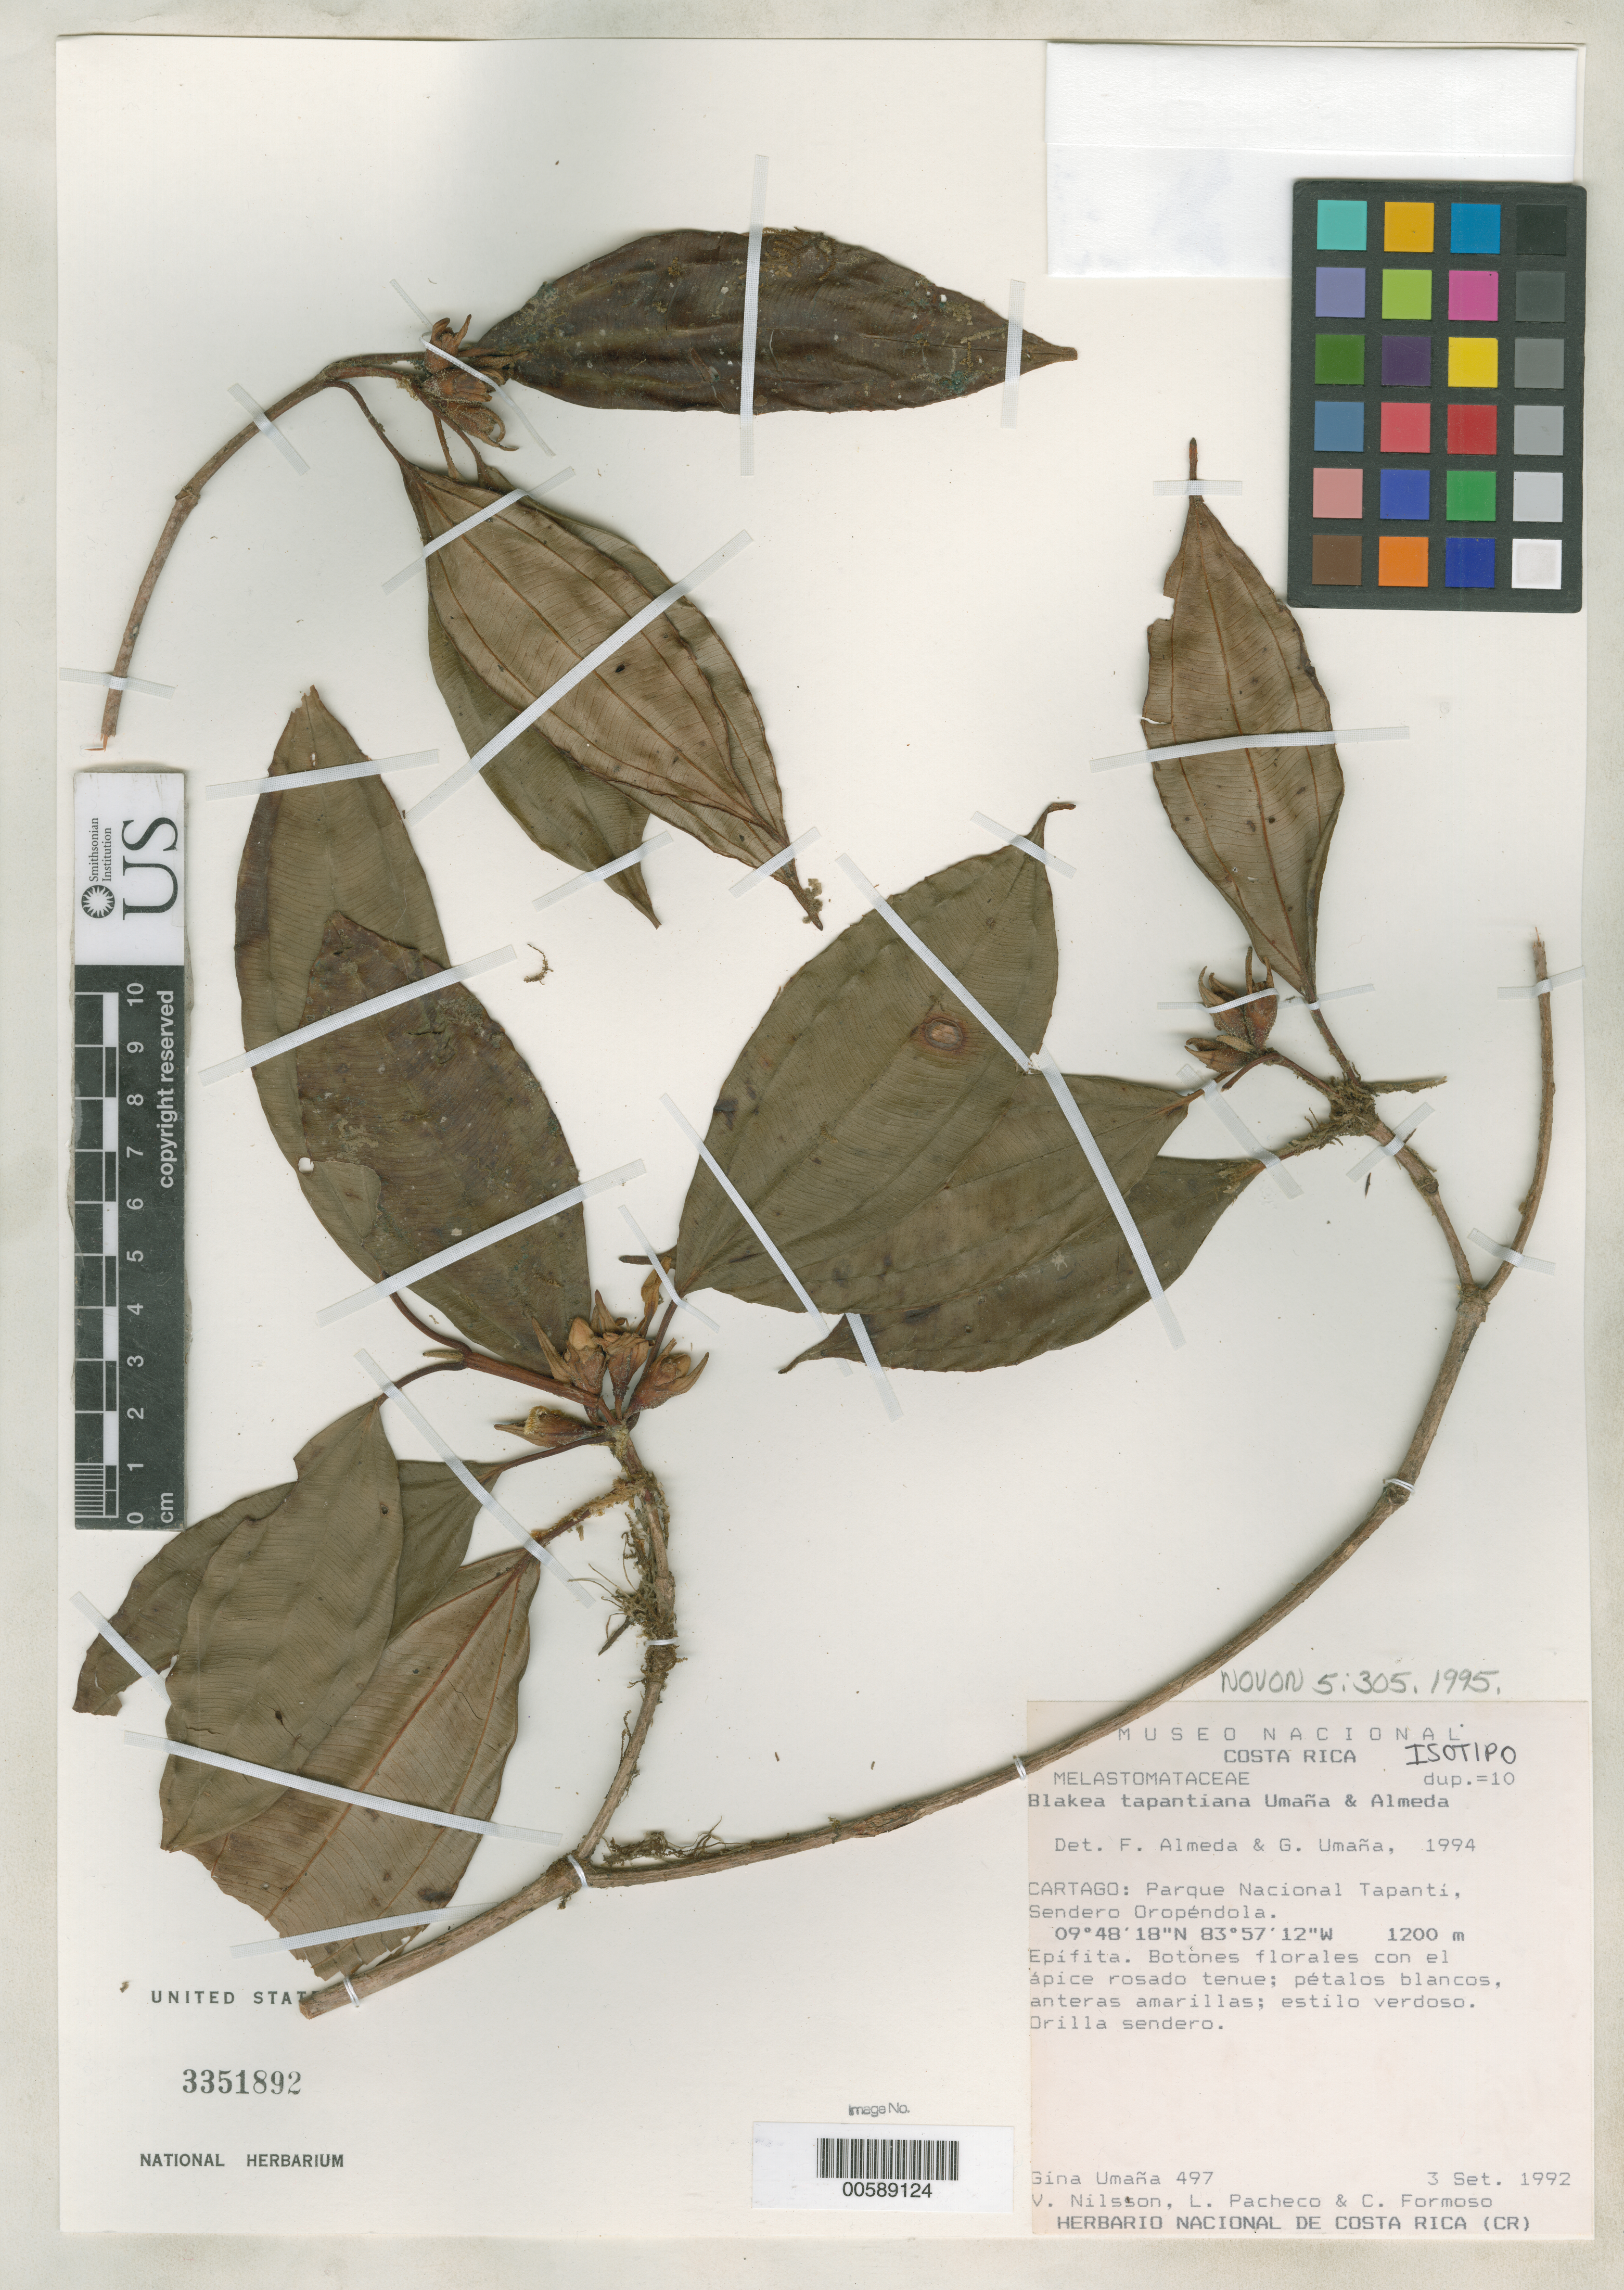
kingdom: Plantae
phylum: Tracheophyta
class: Magnoliopsida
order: Myrtales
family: Melastomataceae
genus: Blakea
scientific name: Blakea tapantiana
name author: Umaña & Almeda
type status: Isotype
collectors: G. M. Umaña D., V. Nilsson, L. Pacheco & C. Formoso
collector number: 497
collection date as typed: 03 Sep 1992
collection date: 1992-09-03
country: Costa Rica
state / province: Cartago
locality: Parque Nacional Tapanti, sendero Oropendola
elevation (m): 1200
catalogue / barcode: US 3351892